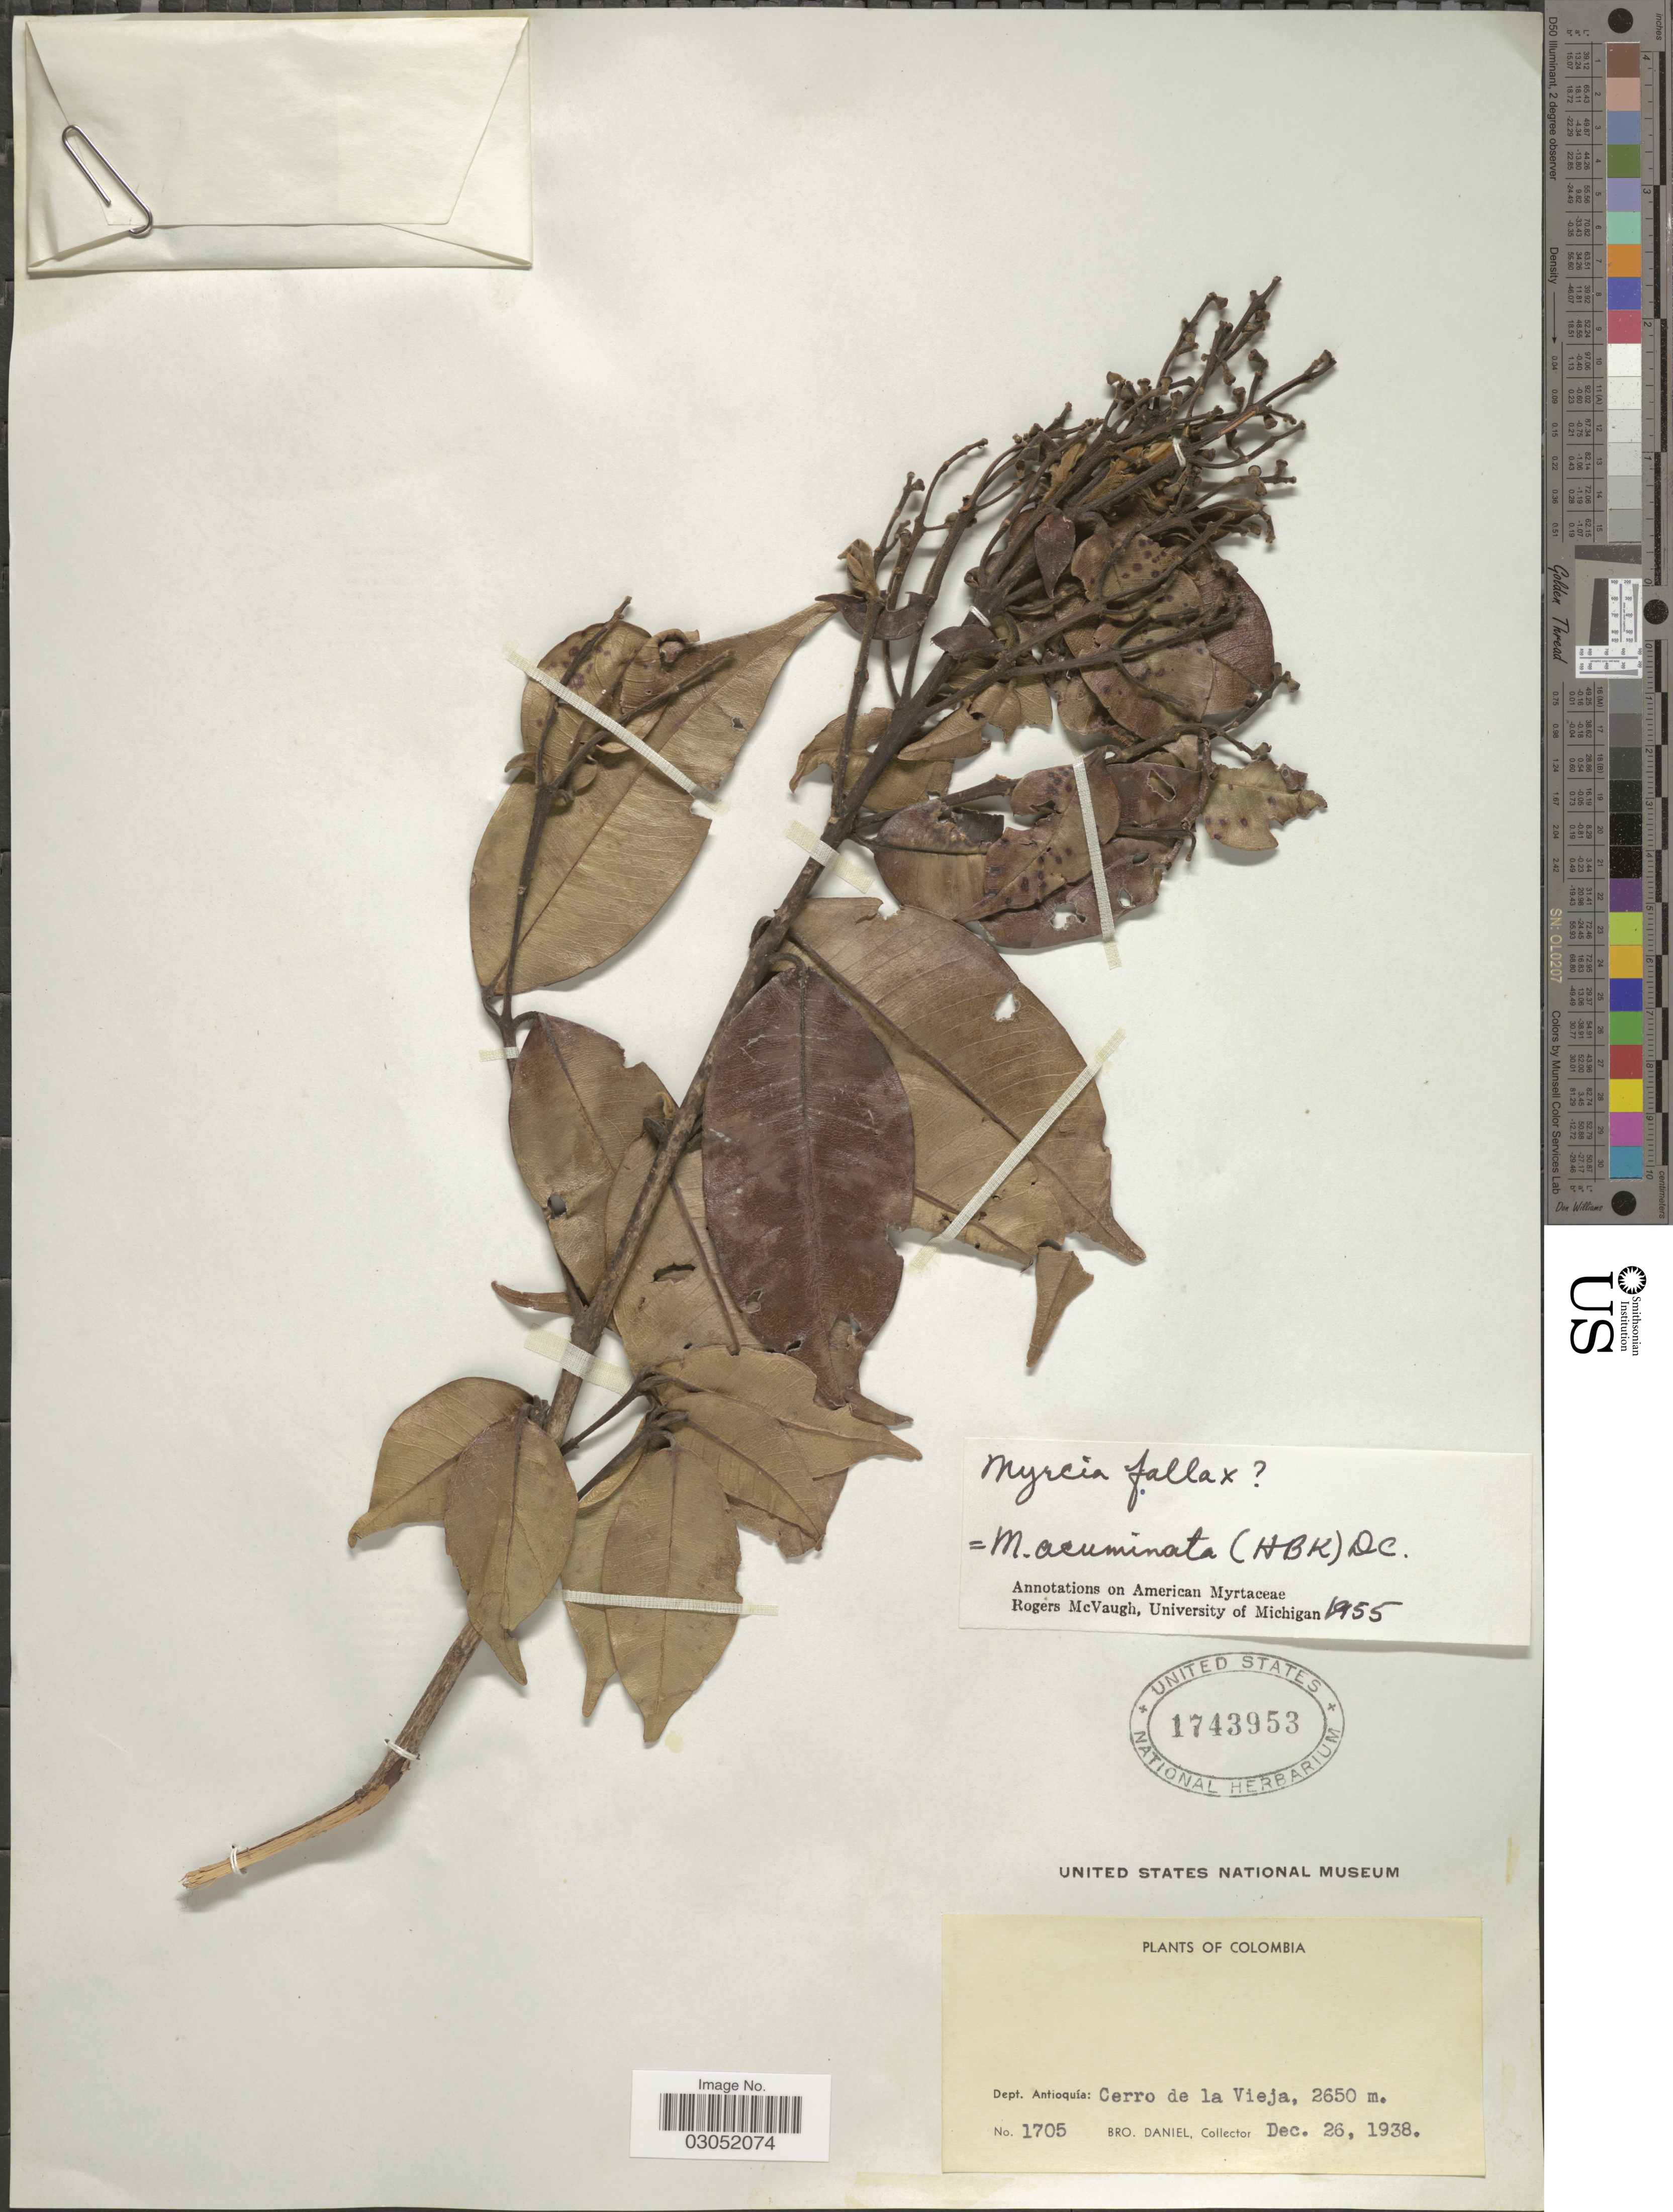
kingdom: Plantae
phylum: Tracheophyta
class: Magnoliopsida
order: Myrtales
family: Myrtaceae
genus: Myrcia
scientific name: Myrcia acuminata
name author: (Kunth) DC.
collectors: Bro. Daniel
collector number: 1705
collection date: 1938-12-26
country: Colombia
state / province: Antioquia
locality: Dept. Antioquía: Cerro de la Vieja.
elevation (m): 2650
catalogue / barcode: US 1743953